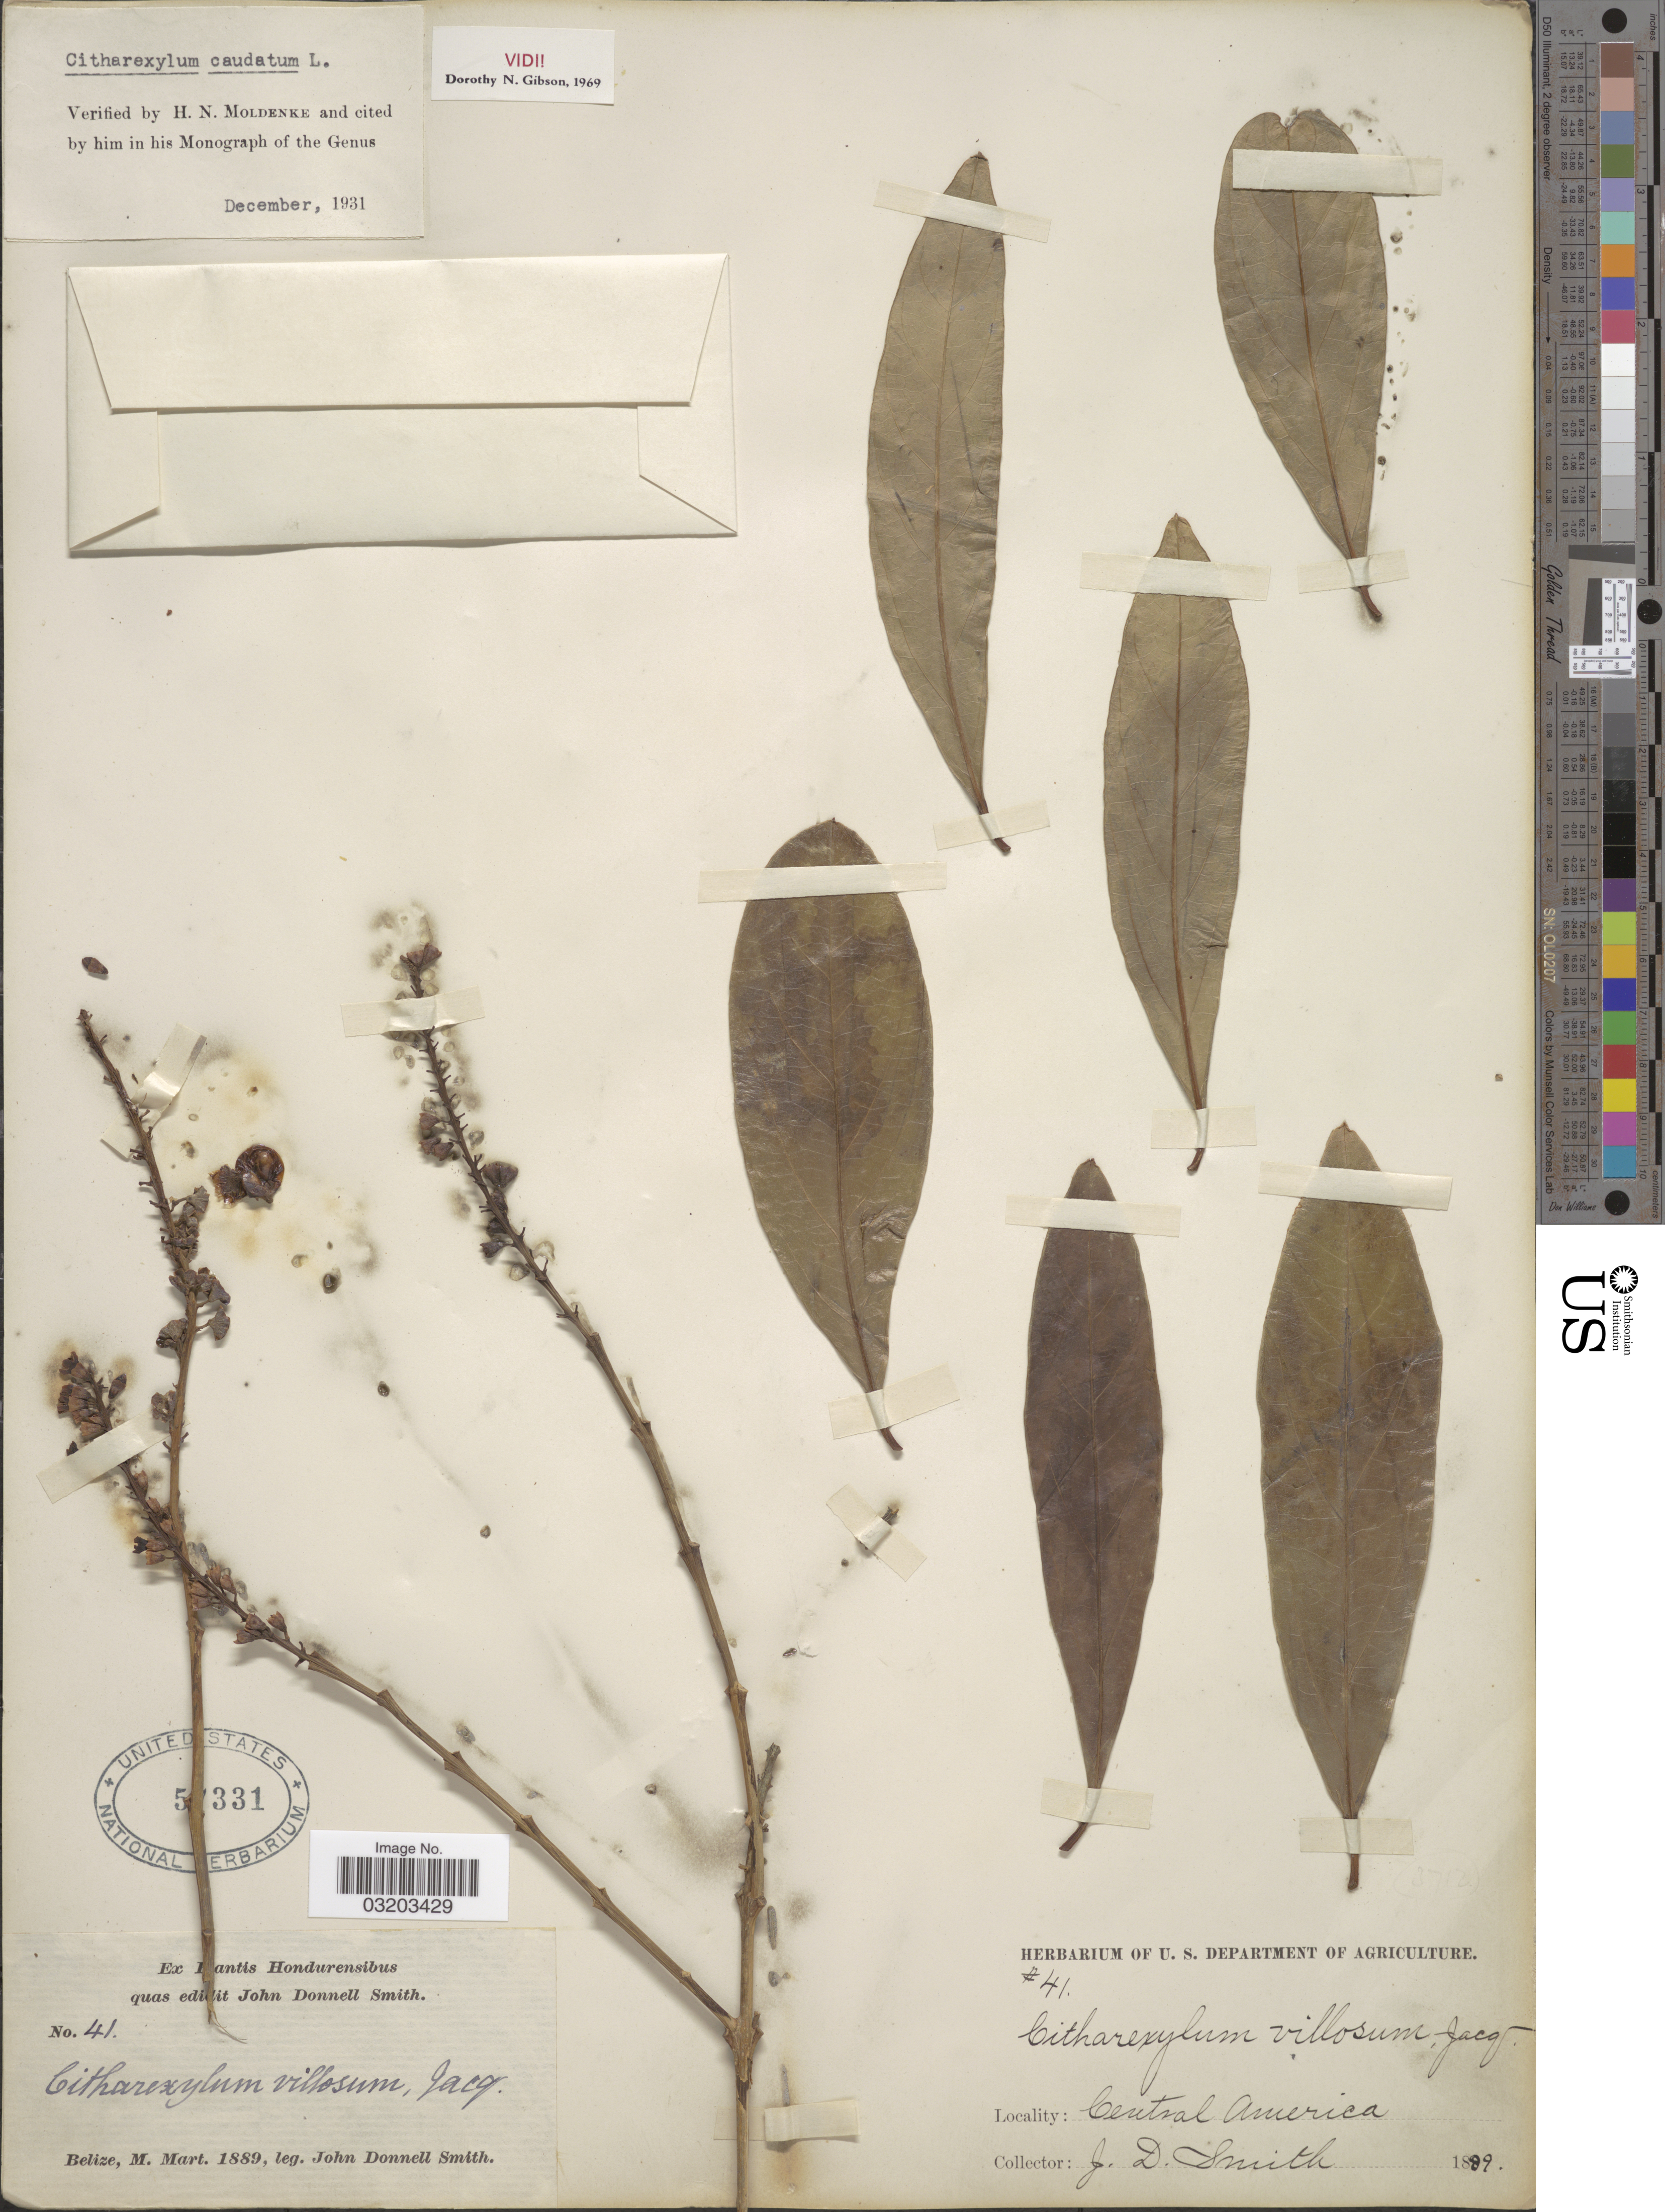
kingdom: Plantae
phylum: Tracheophyta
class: Magnoliopsida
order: Lamiales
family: Verbenaceae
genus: Citharexylum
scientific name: Citharexylum caudatum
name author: L.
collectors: J. Donnell Smith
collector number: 41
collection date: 1889-03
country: Belize